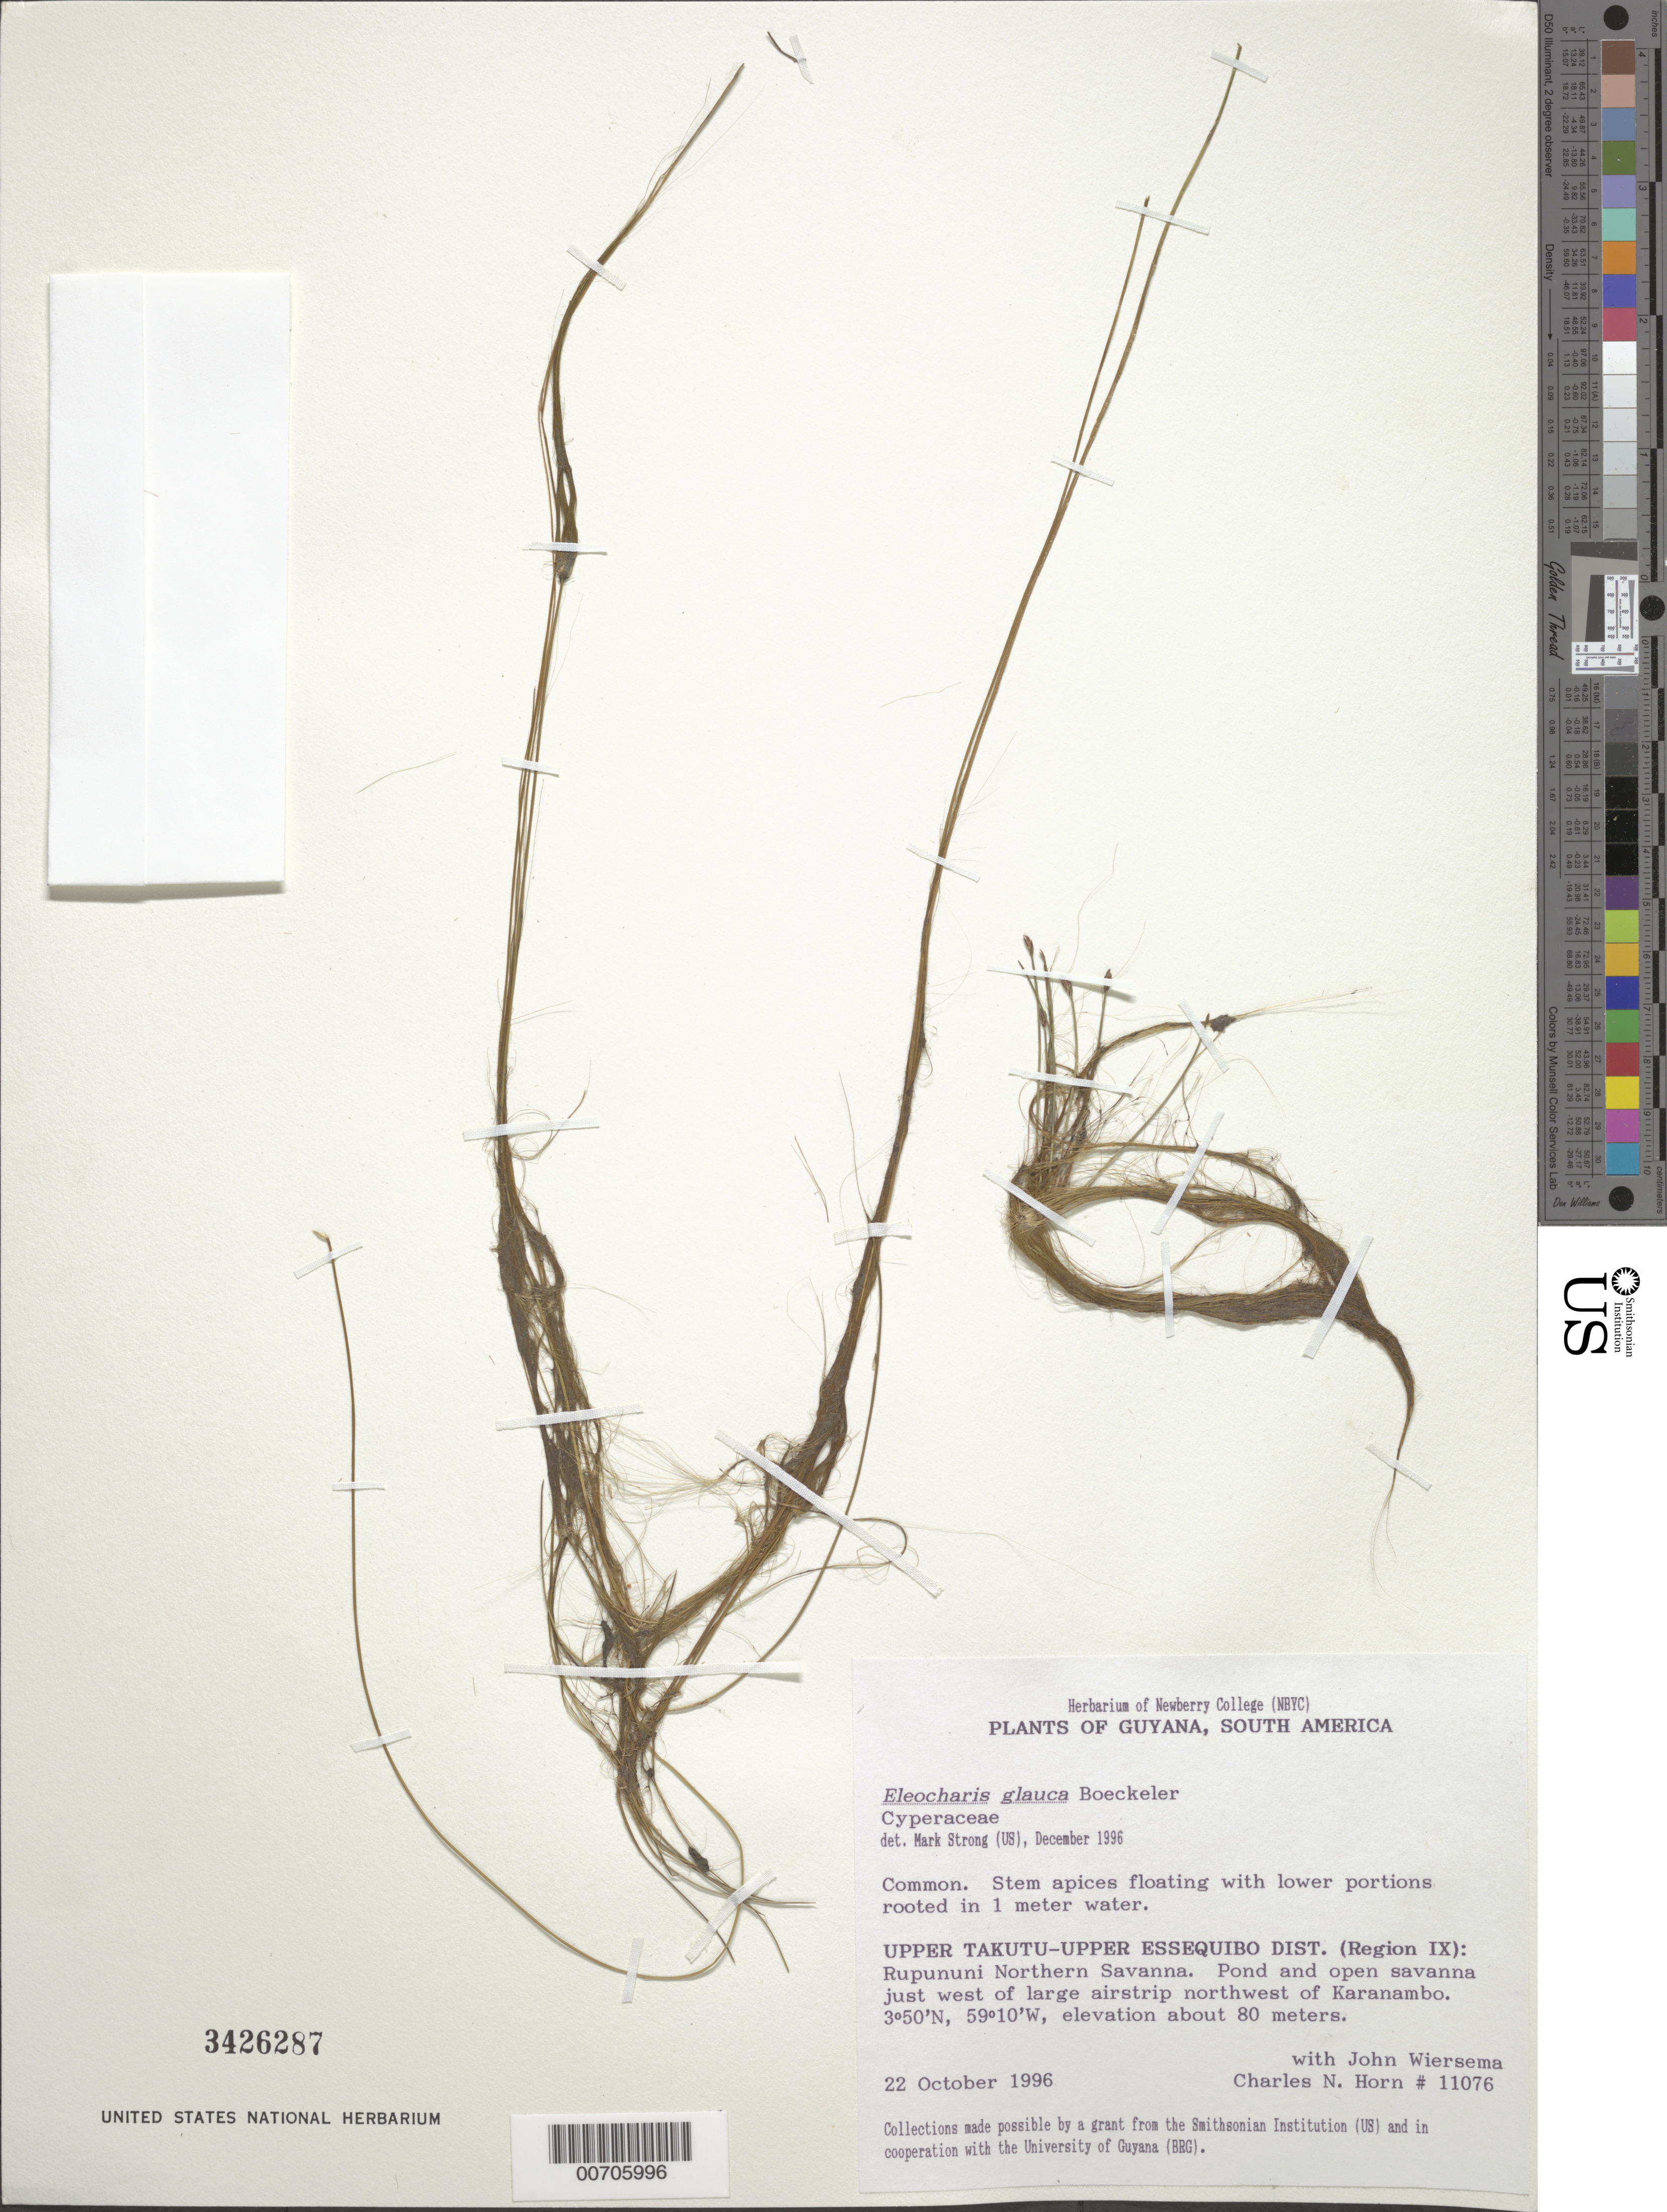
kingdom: Plantae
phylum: Tracheophyta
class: Liliopsida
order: Poales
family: Cyperaceae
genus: Eleocharis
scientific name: Eleocharis glauca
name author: Boeckeler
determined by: Strong, M. T., (US), Smithsonian Institution - National Museum of Natural History (UNITED STATES)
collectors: C. N. Horn & J. H. Wiersema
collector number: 11076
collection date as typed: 22-Oct-96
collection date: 1996-10-22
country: Guyana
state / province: U. Takutu-U. Essequibo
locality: Rupununi Northern Savanna, W of large airstrip, NW of Karanambo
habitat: In 1 m water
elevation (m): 80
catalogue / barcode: US 3426287